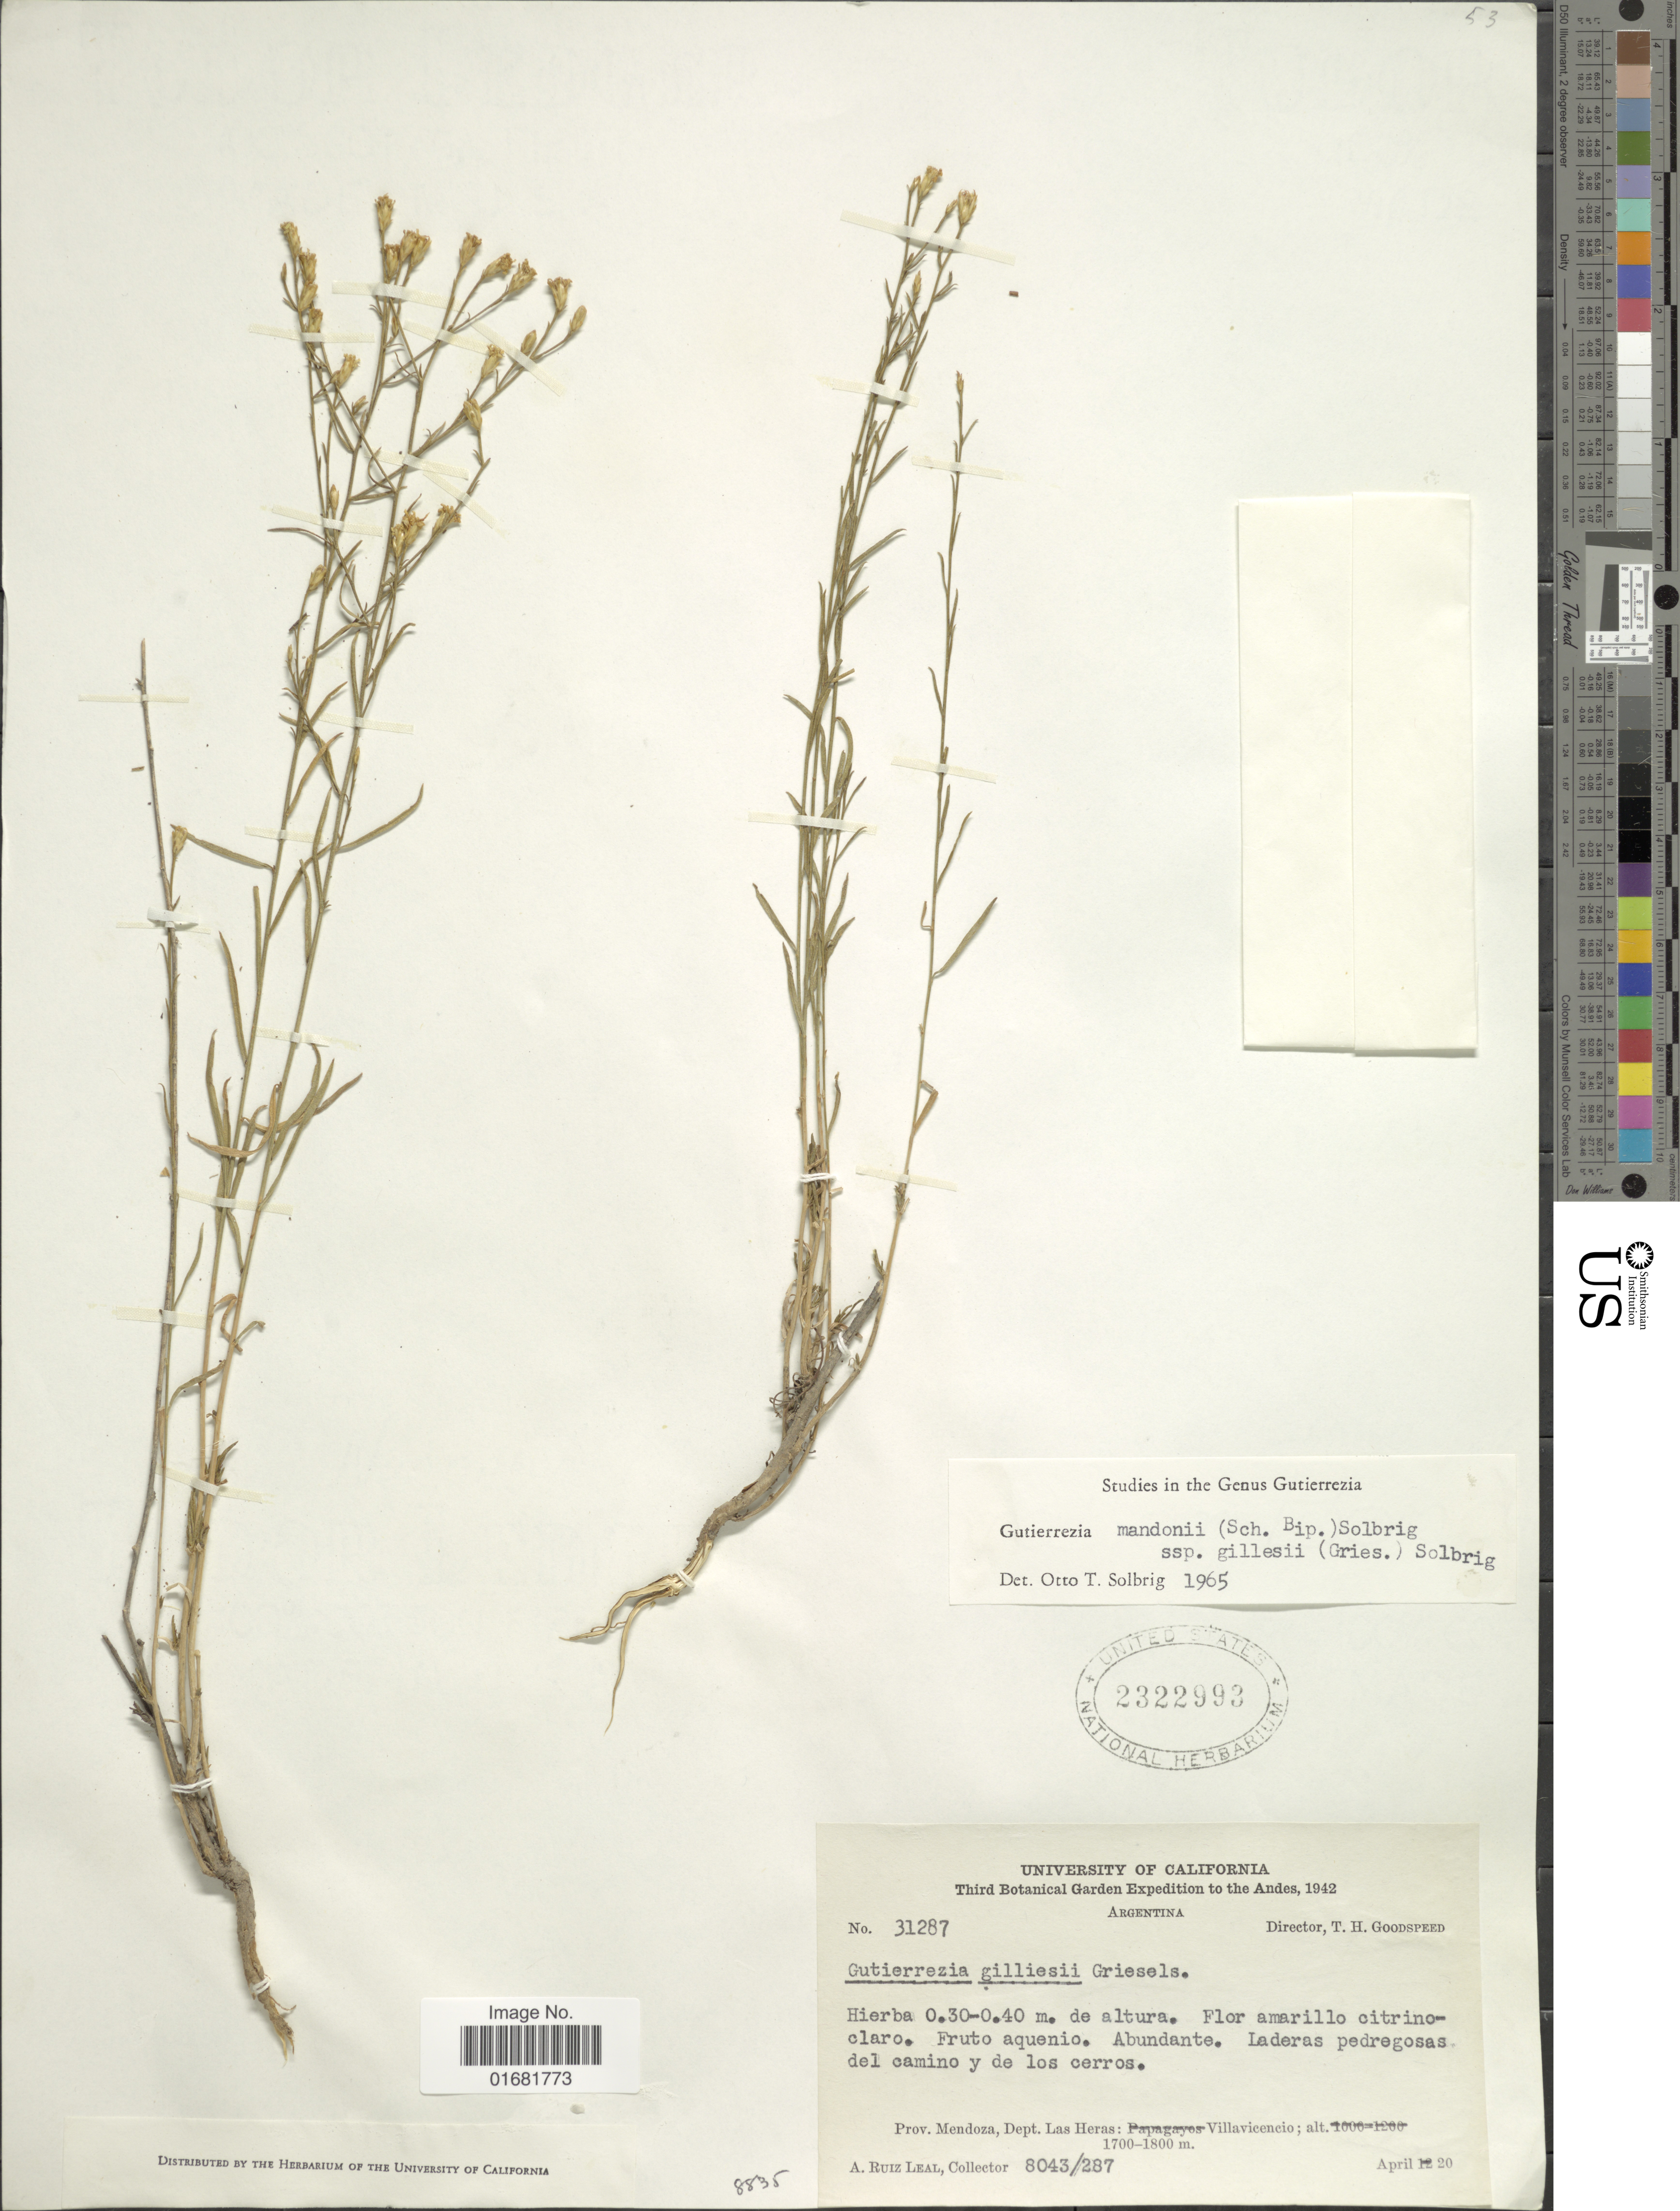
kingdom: Plantae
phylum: Tracheophyta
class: Magnoliopsida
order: Asterales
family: Asteraceae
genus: Gutierrezia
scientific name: Gutierrezia mandonii subsp. gillesii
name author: (Griseb.) Solbrig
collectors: A. R. Leal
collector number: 8043/287?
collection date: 1942-04-20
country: Argentina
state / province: Mendoza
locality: Andes. Dept. Las Heras: Villavicencio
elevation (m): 1700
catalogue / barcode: US 2322993